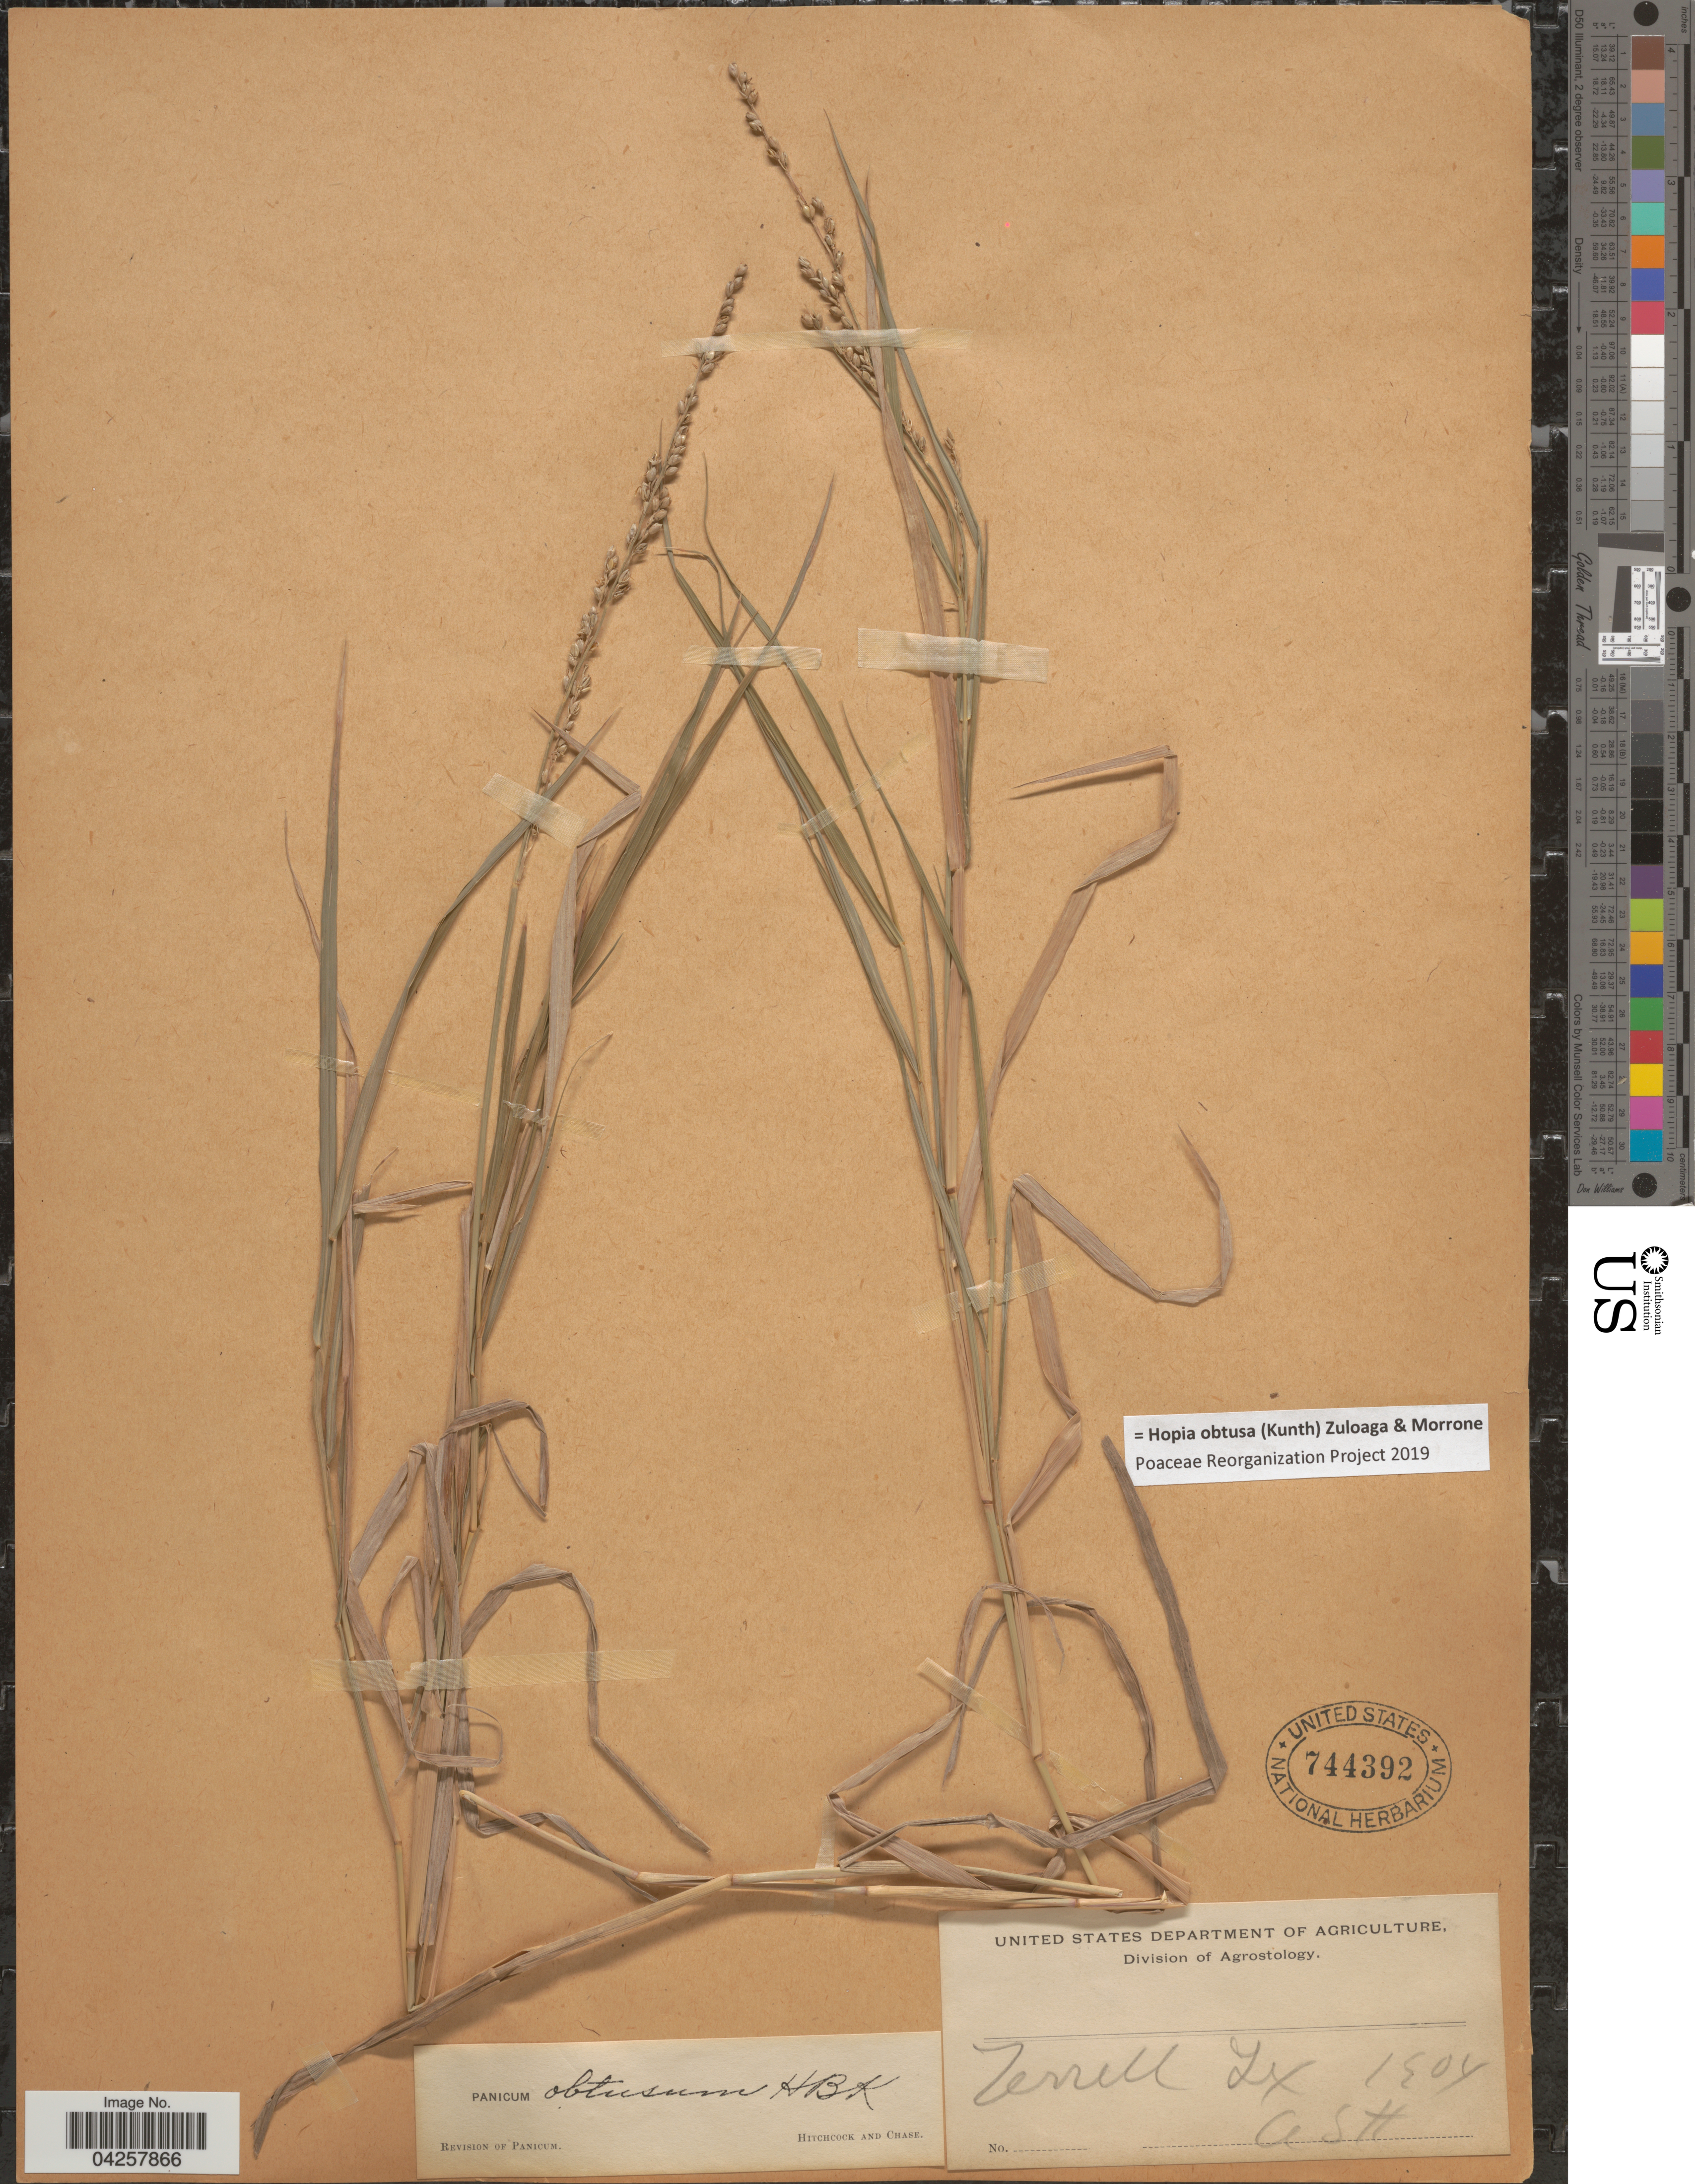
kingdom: Plantae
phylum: Tracheophyta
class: Liliopsida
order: Poales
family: Poaceae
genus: Hopia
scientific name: Hopia obtusa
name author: (Kunth) Zuloaga & Morrone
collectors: A. H.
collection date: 1904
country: United States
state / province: Texas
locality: Terrell.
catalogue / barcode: US 744392